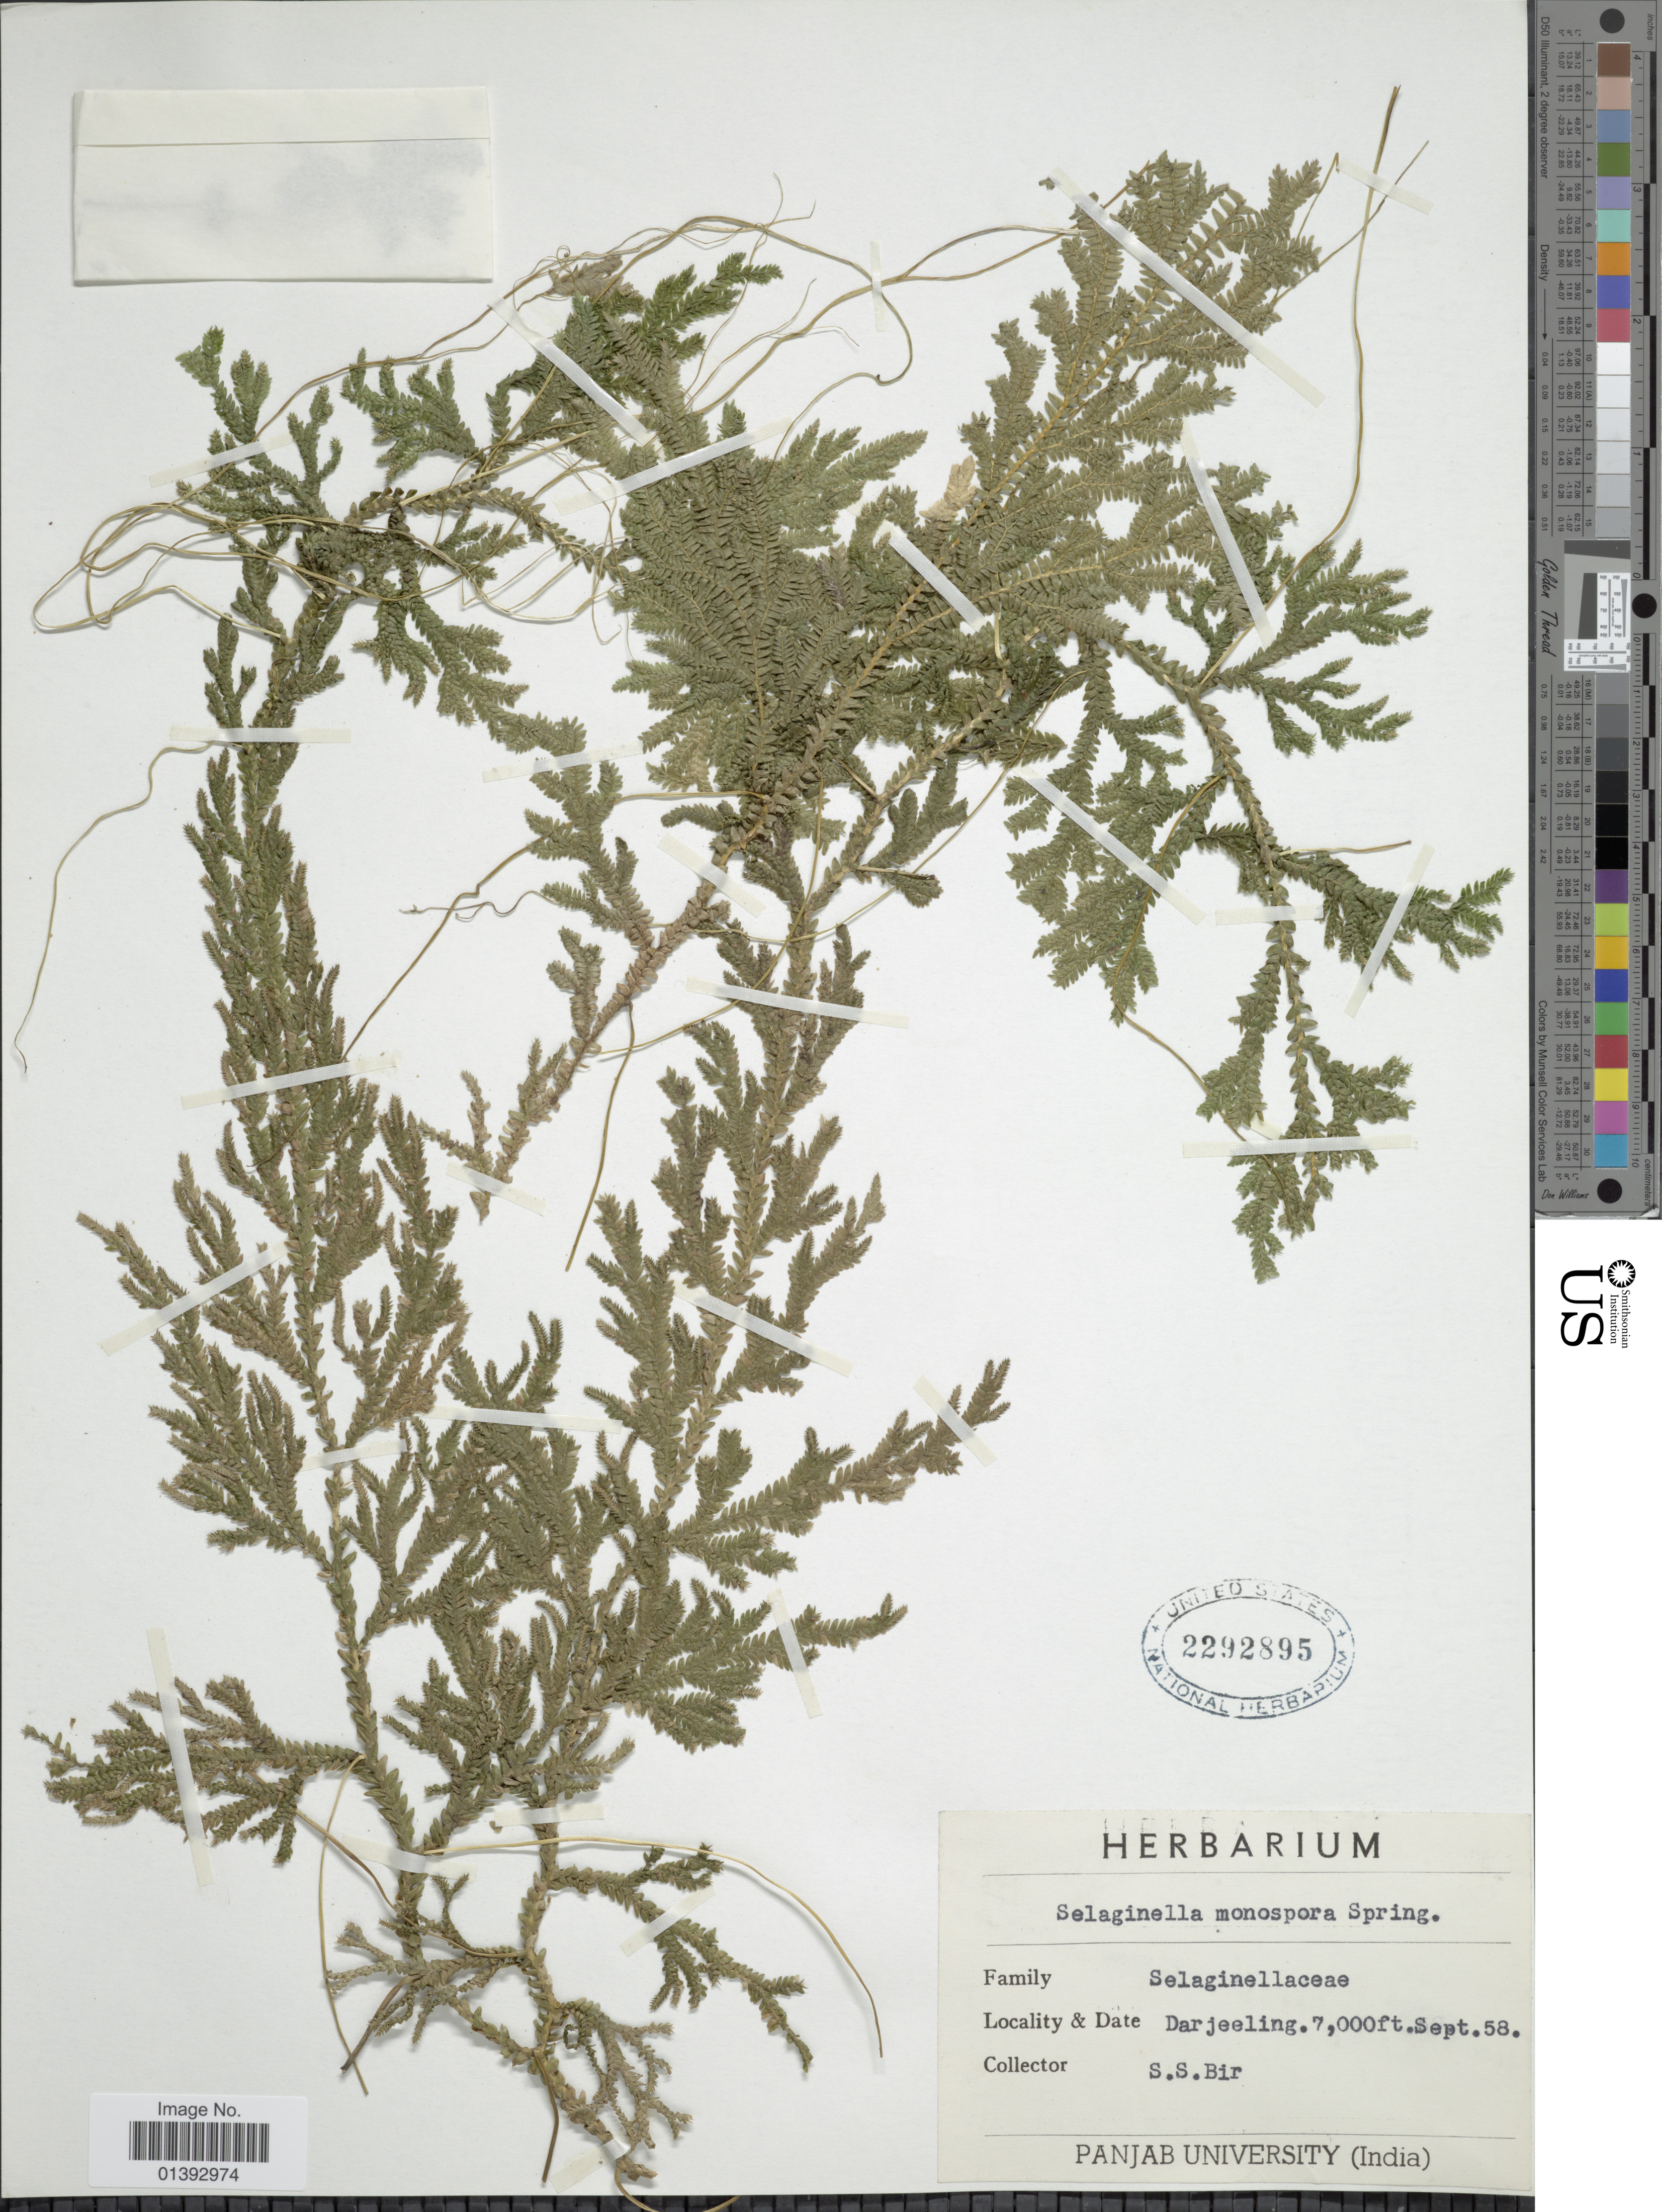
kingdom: Plantae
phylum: Tracheophyta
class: Lycopodiopsida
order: Selaginellales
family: Selaginellaceae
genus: Selaginella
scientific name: Selaginella monospora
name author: Spring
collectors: S. S. Bir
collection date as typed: Transcribed d/m/y: /9/58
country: India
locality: Darjeerling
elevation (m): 2134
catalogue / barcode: US 2292895